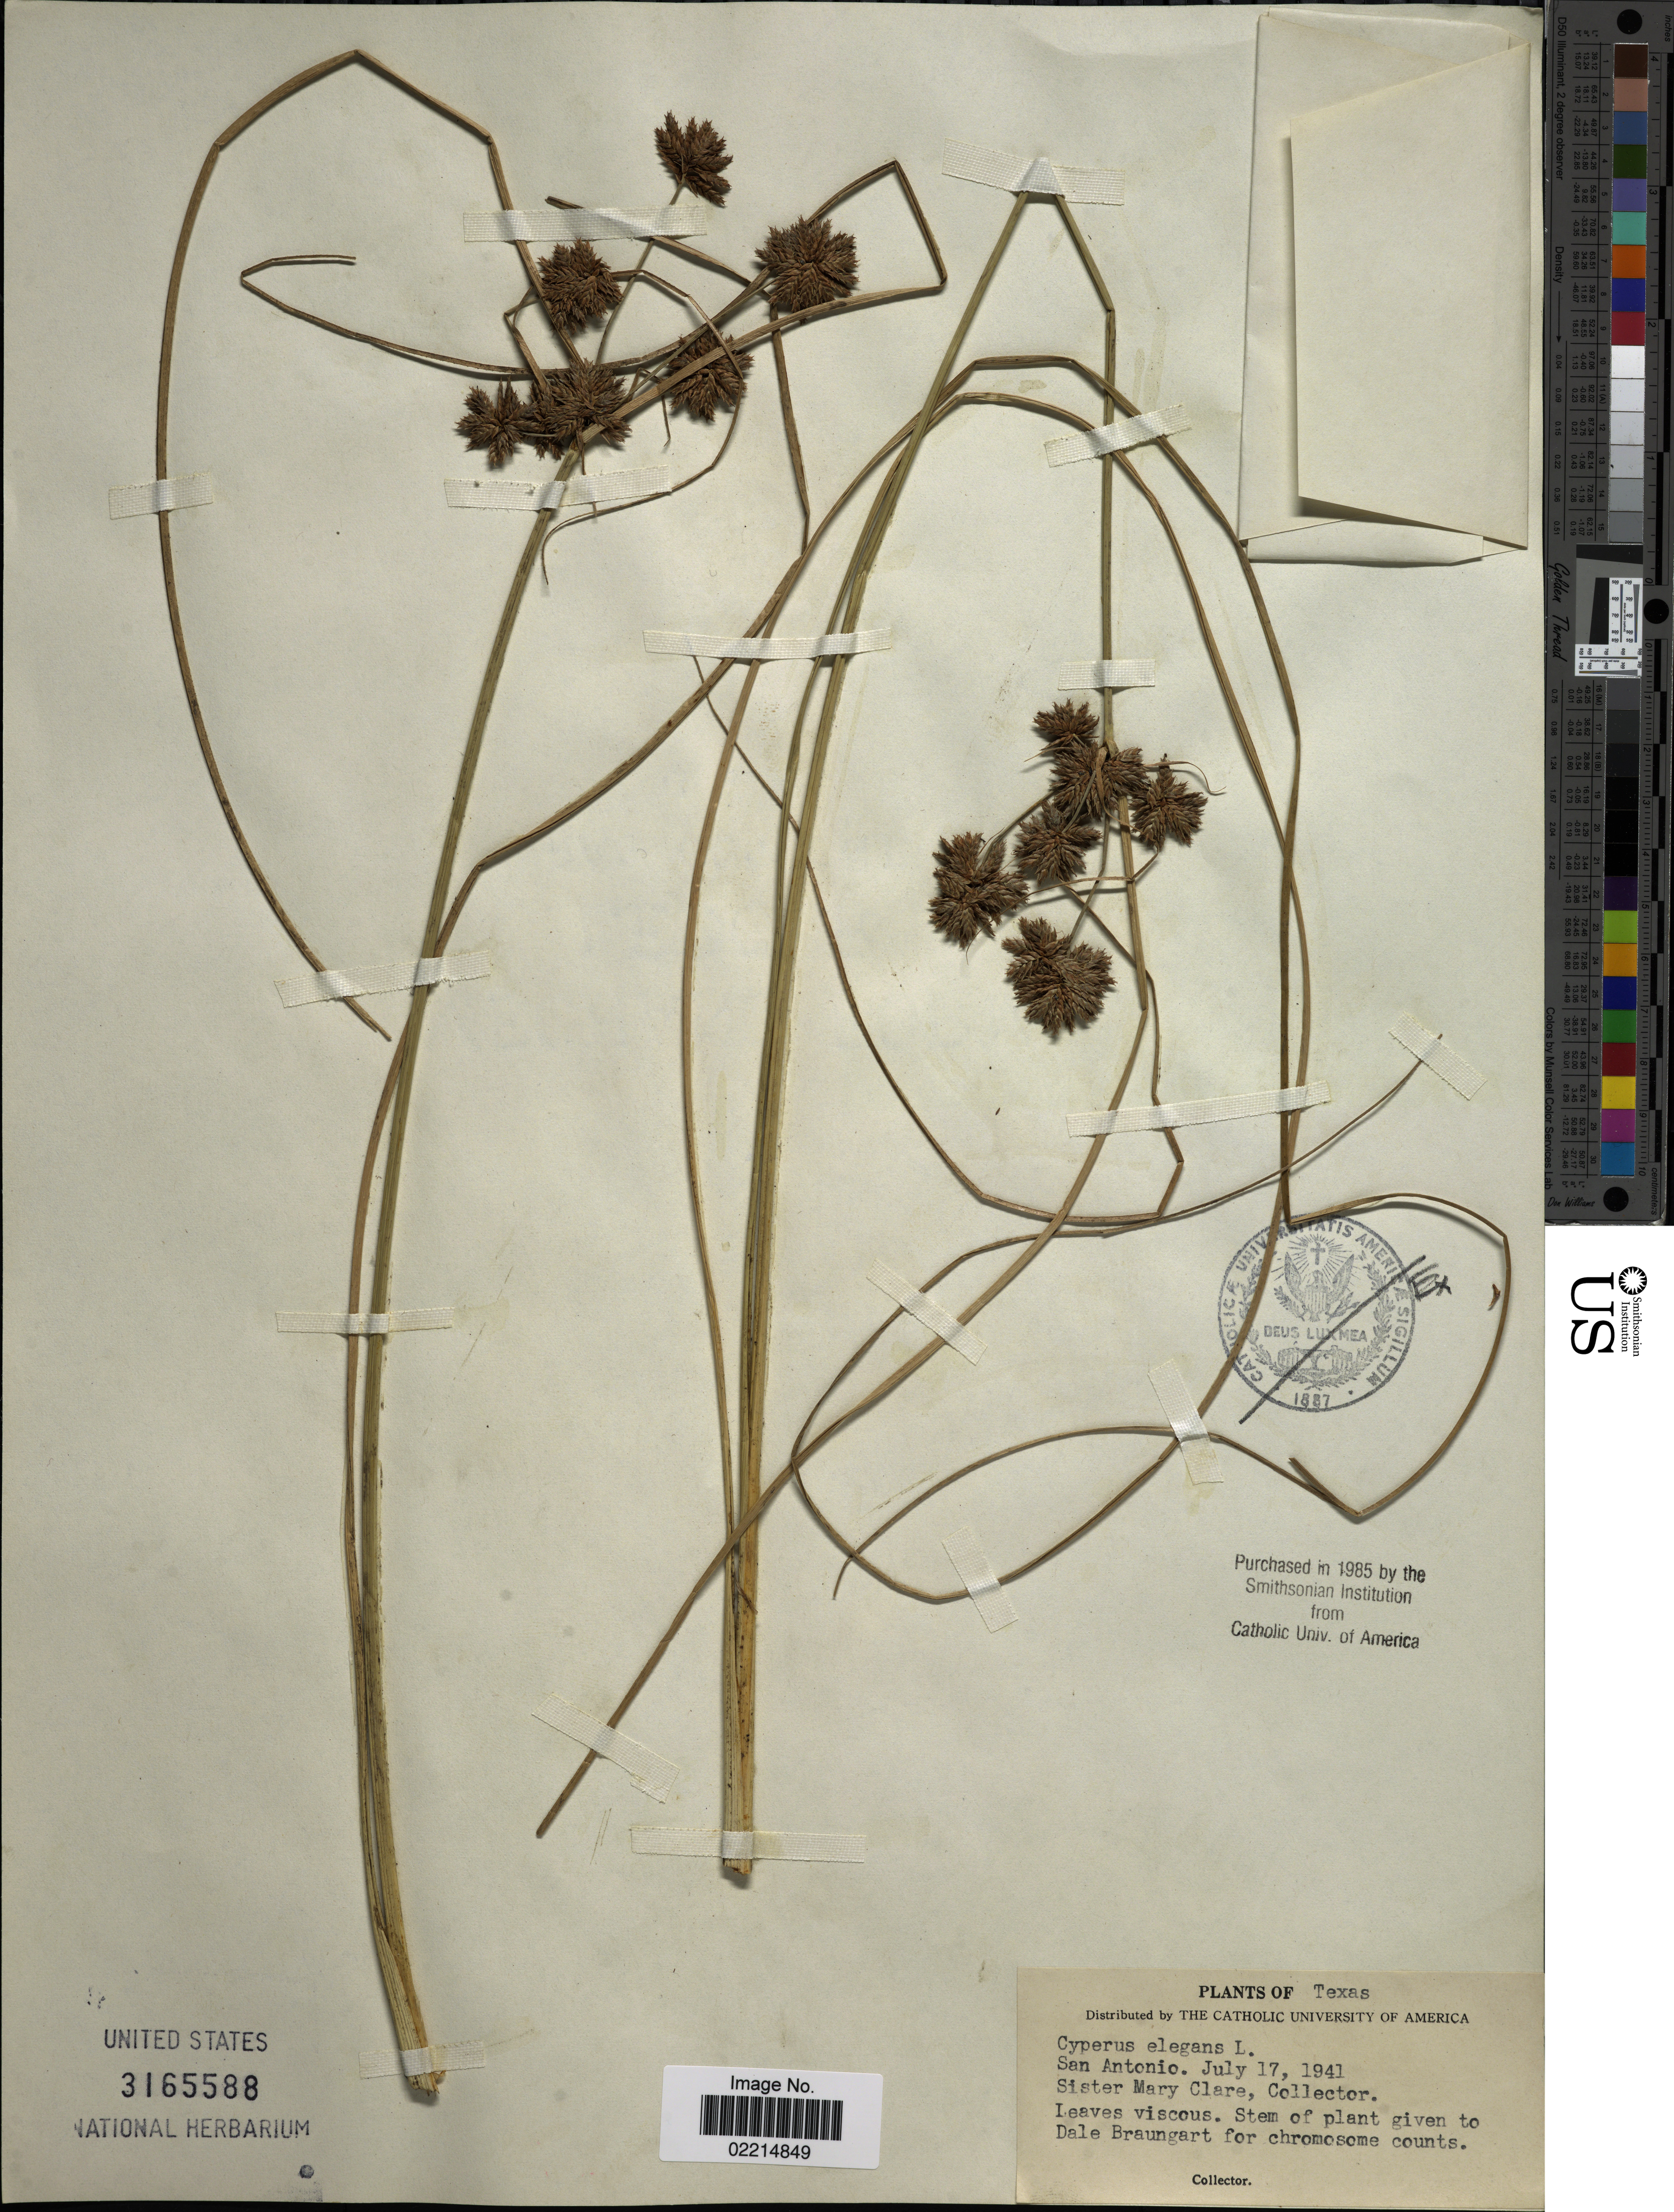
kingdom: Plantae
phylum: Tracheophyta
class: Liliopsida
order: Poales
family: Cyperaceae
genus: Cyperus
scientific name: Cyperus elegans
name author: L.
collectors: M. Clare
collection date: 1941-07-17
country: United States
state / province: Texas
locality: San Antonio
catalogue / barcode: US 3165588